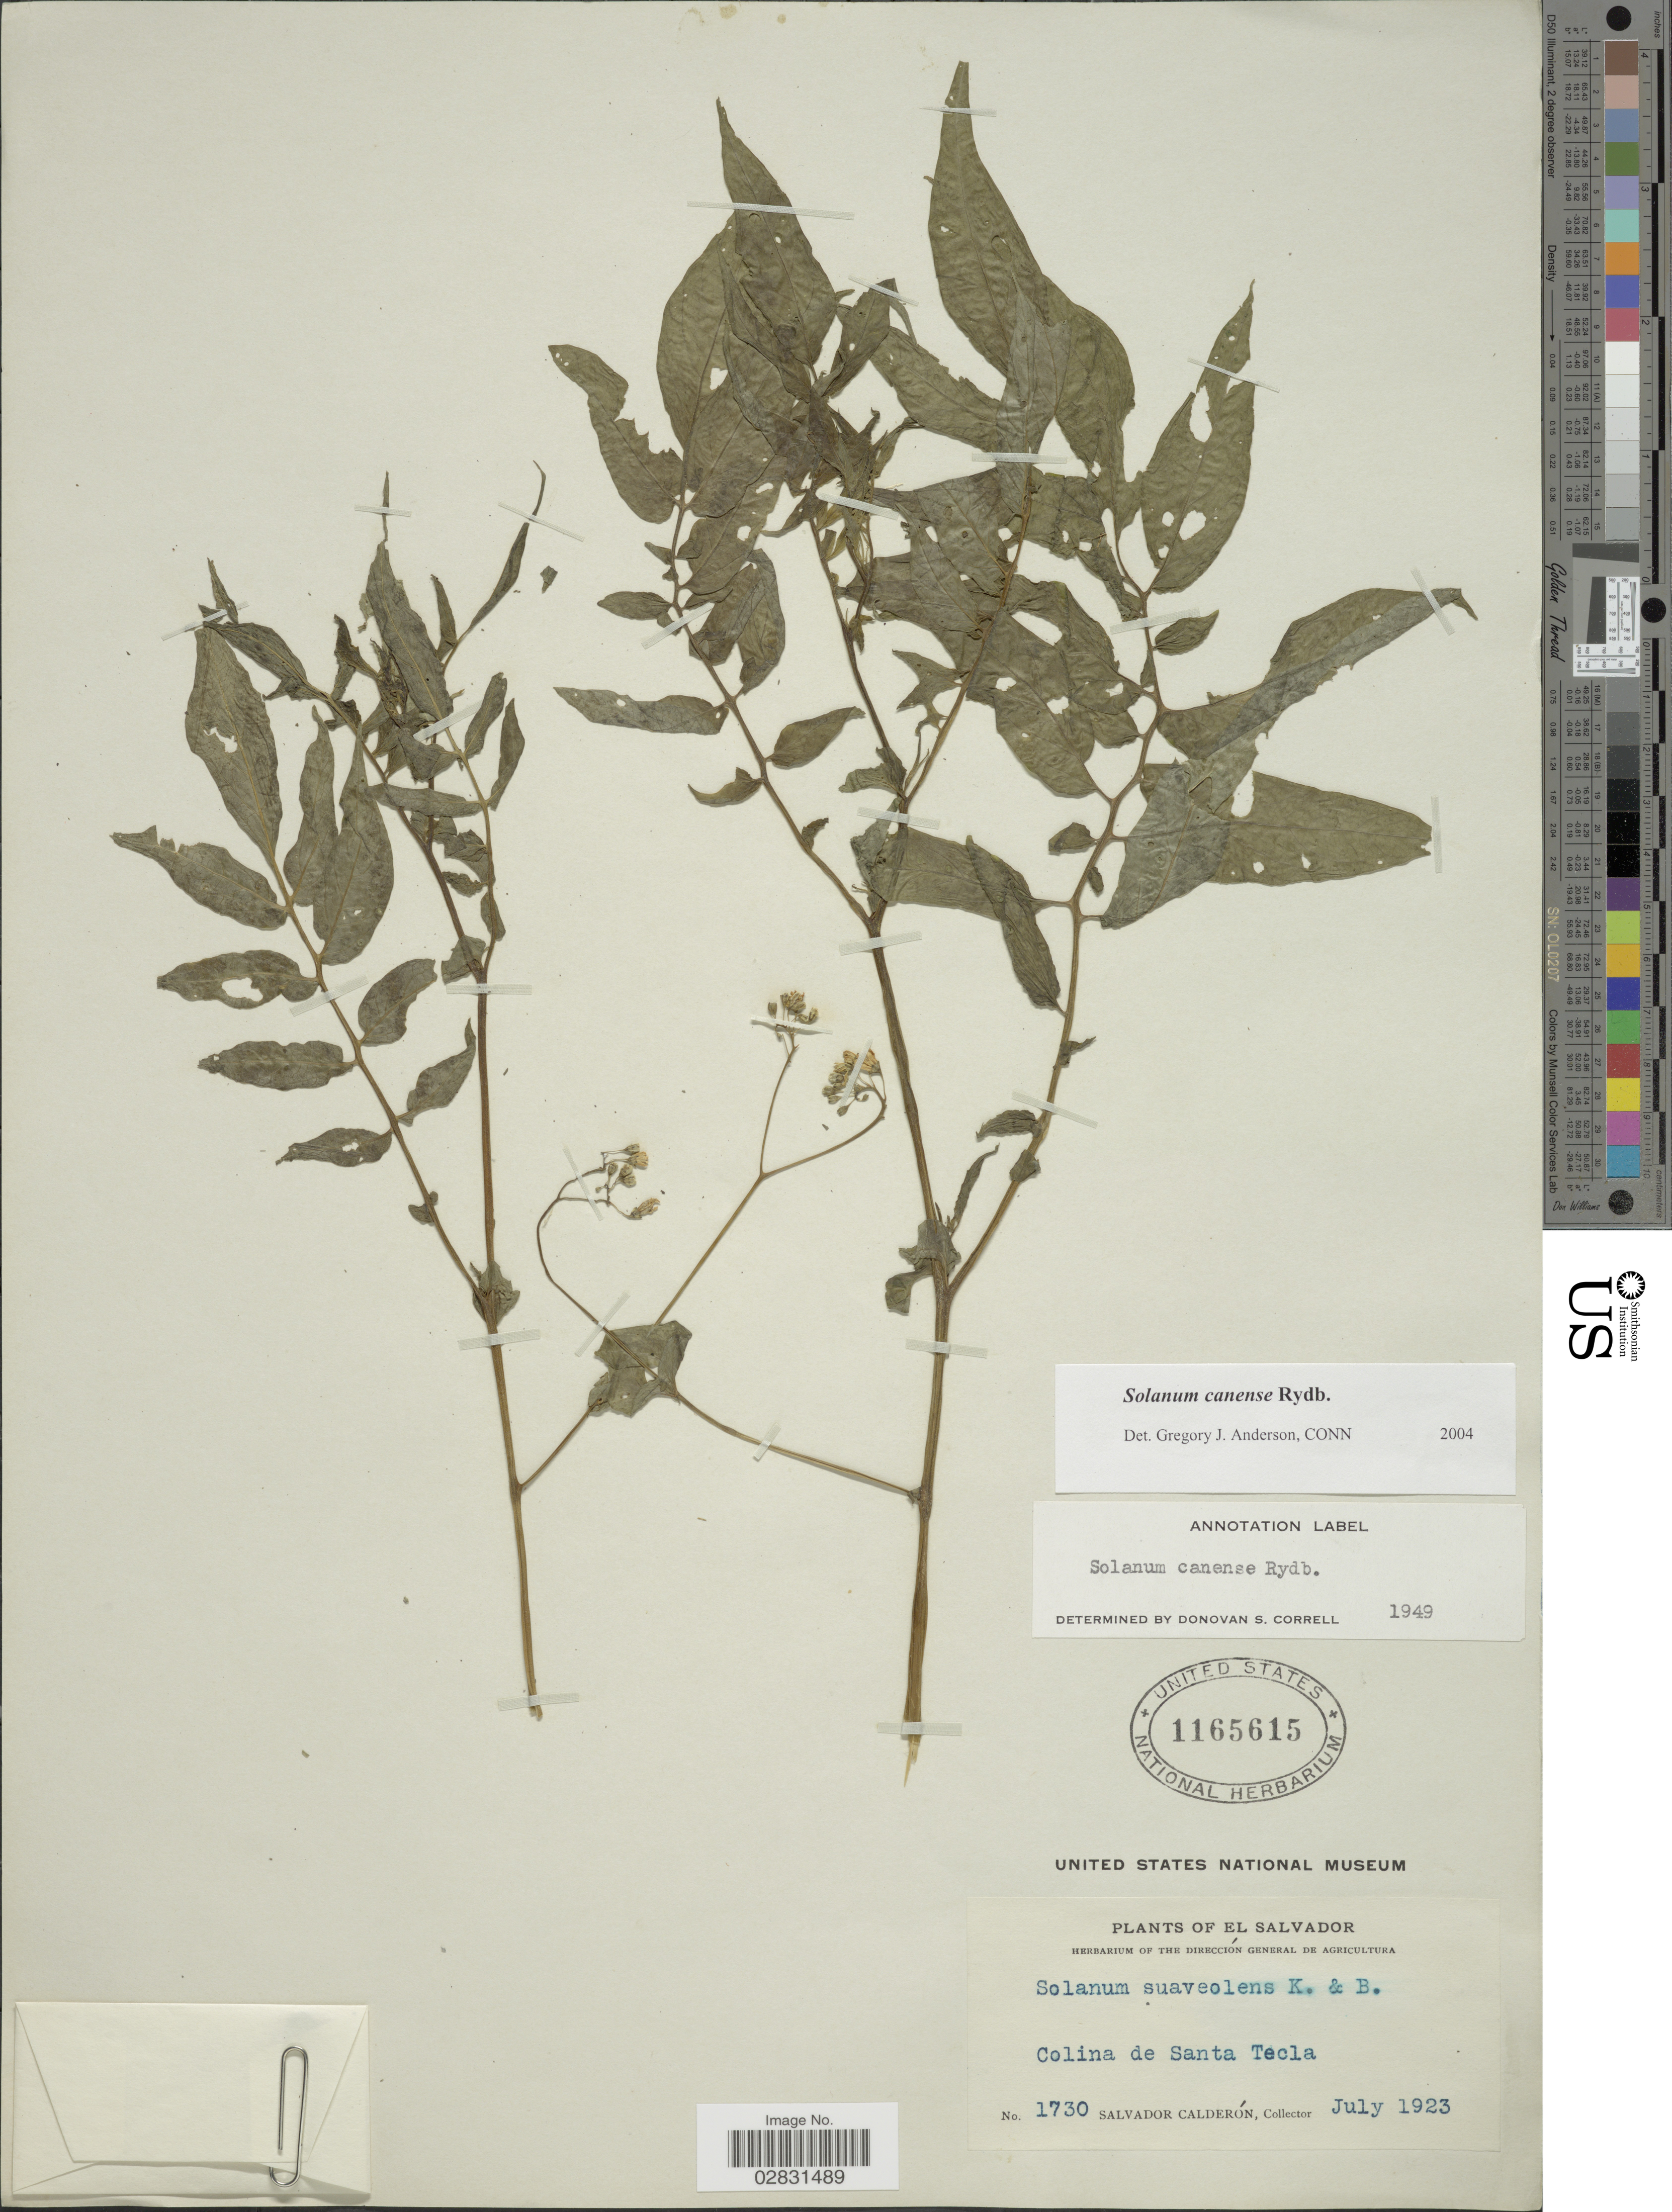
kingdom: Plantae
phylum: Tracheophyta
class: Magnoliopsida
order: Solanales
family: Solanaceae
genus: Solanum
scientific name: Solanum canense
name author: Rydb.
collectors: S. Calderón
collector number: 1730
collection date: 1923-07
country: El Salvador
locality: Colina de Santa Tecla.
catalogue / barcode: US 1165615